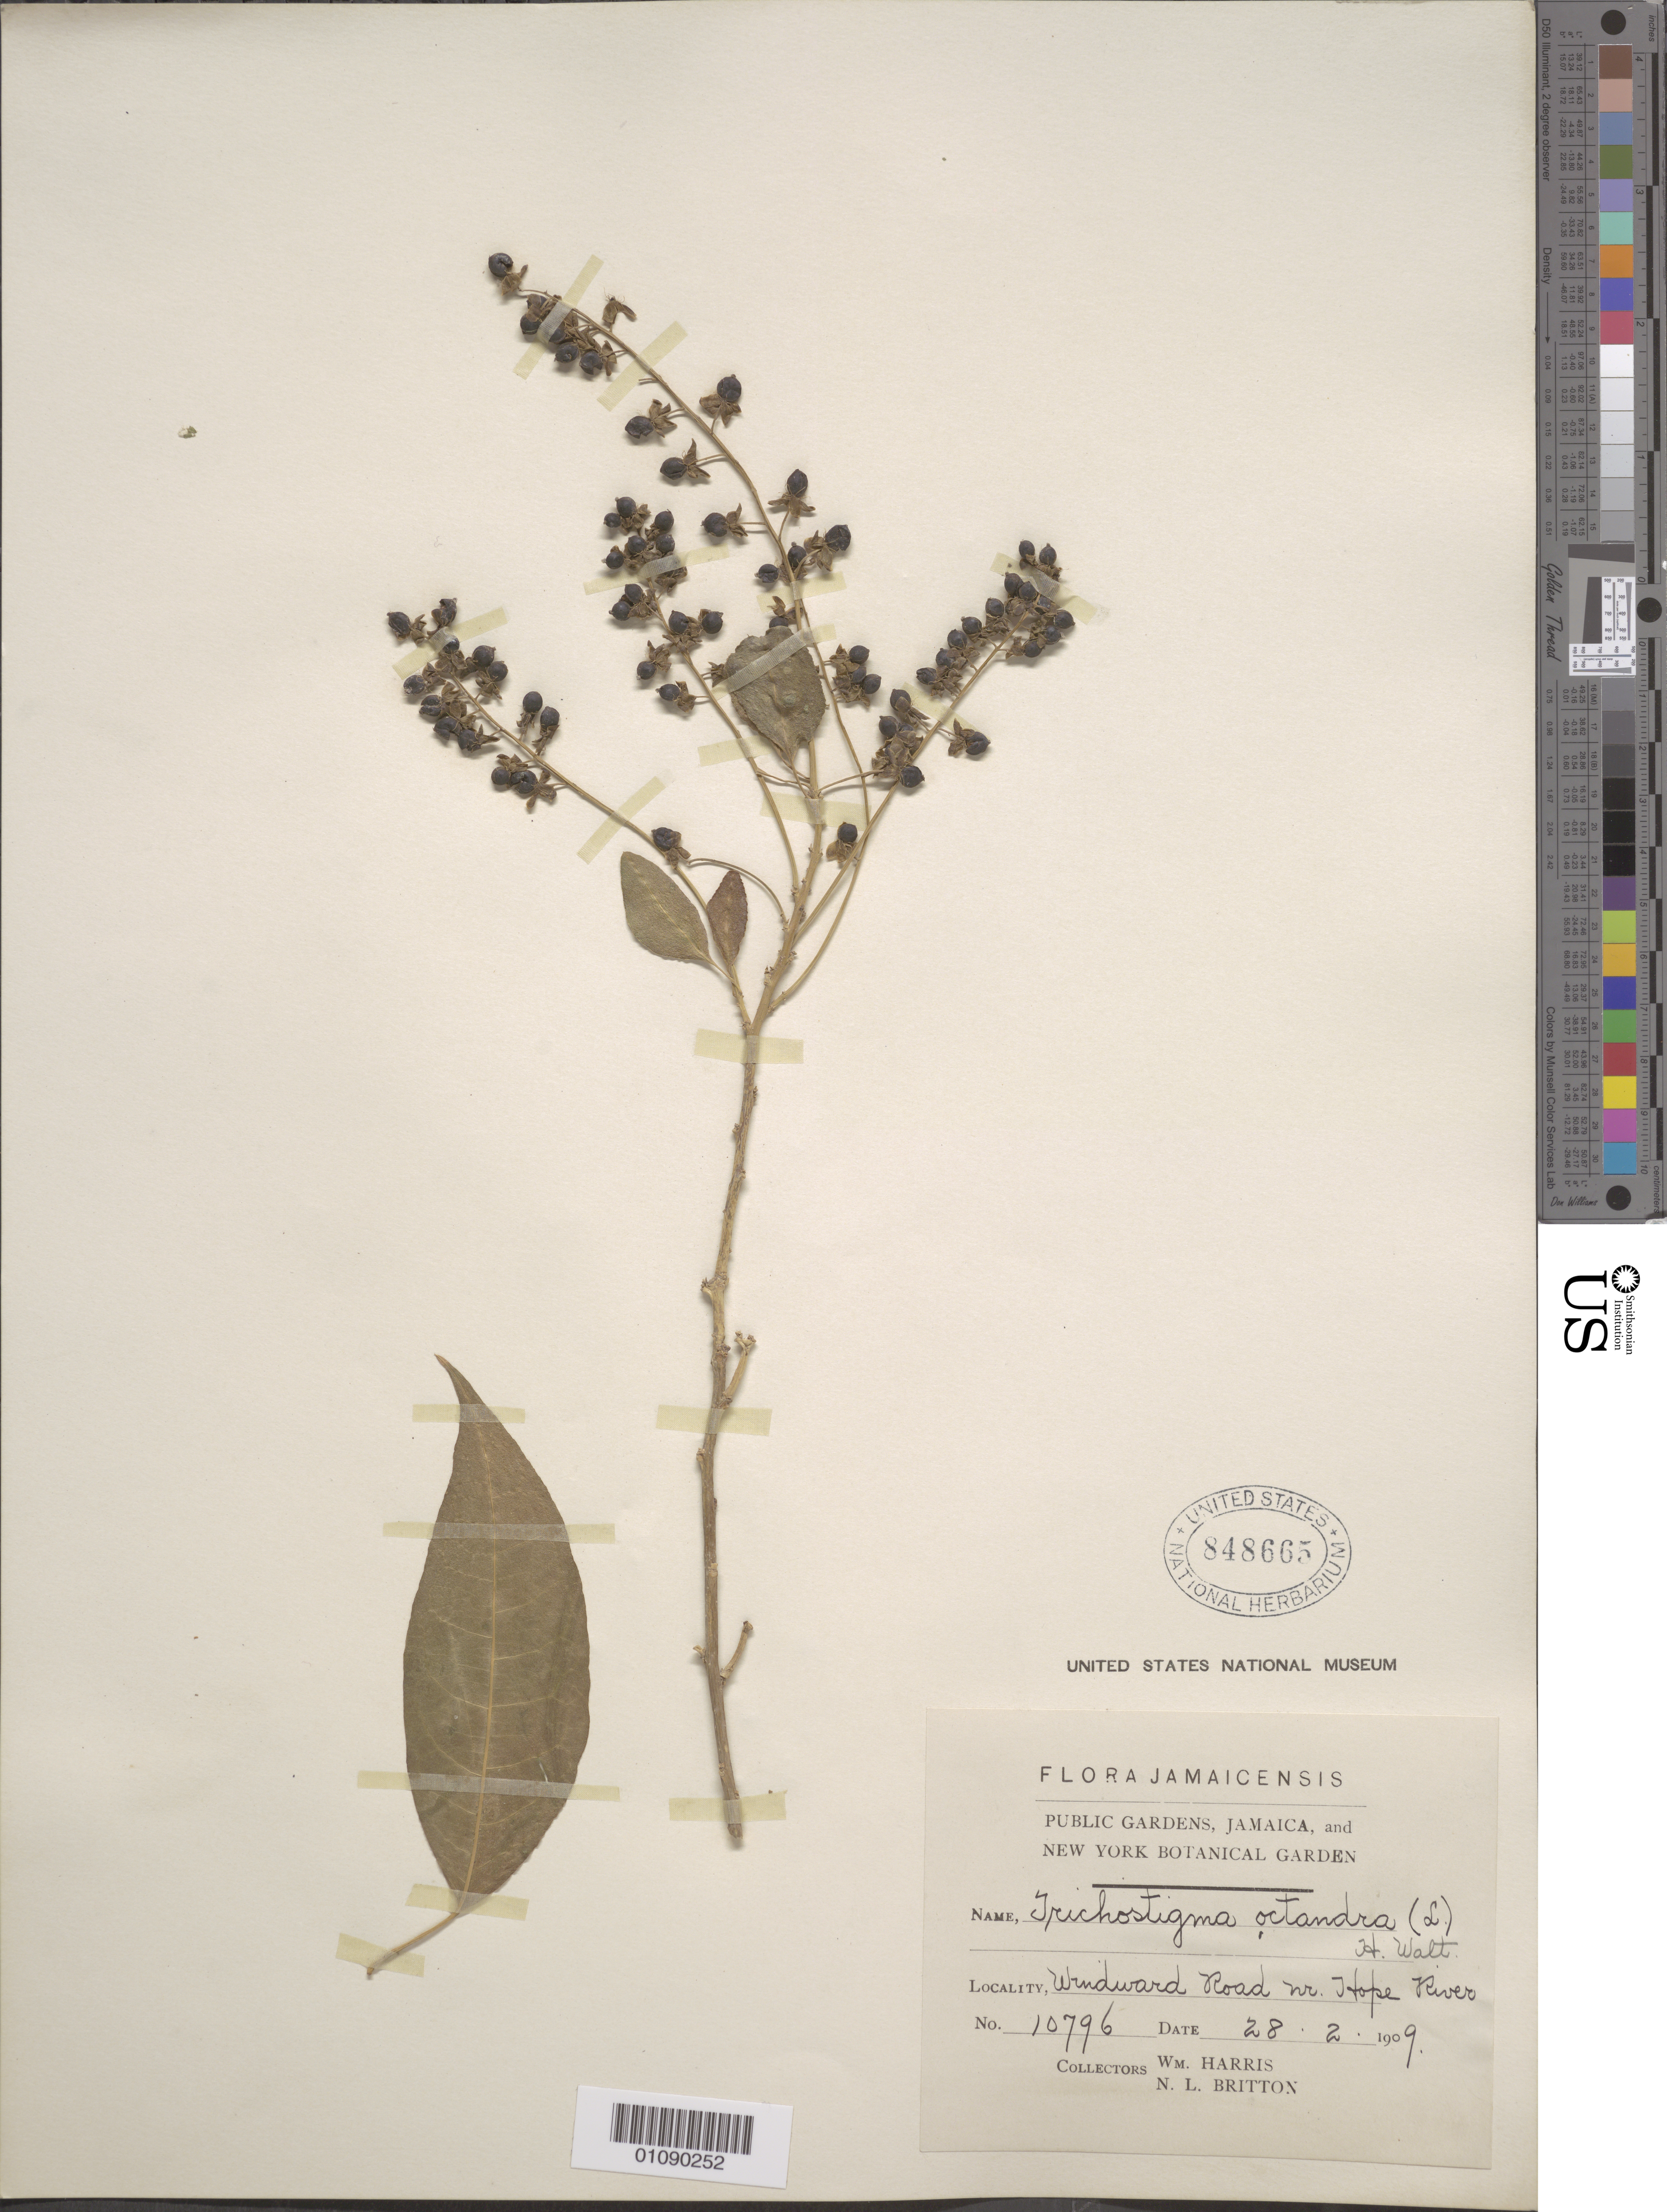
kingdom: Plantae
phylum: Tracheophyta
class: Magnoliopsida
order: Caryophyllales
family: Phytolaccaceae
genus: Trichostigma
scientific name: Trichostigma octandrum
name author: (L.) H. Walter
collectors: W. Harris & N. Britton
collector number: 10796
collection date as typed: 28 Feb 1909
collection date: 1909-02-28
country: Jamaica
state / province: Kingston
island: Jamaica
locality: Windward Road nr. Hope River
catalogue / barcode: US 848665